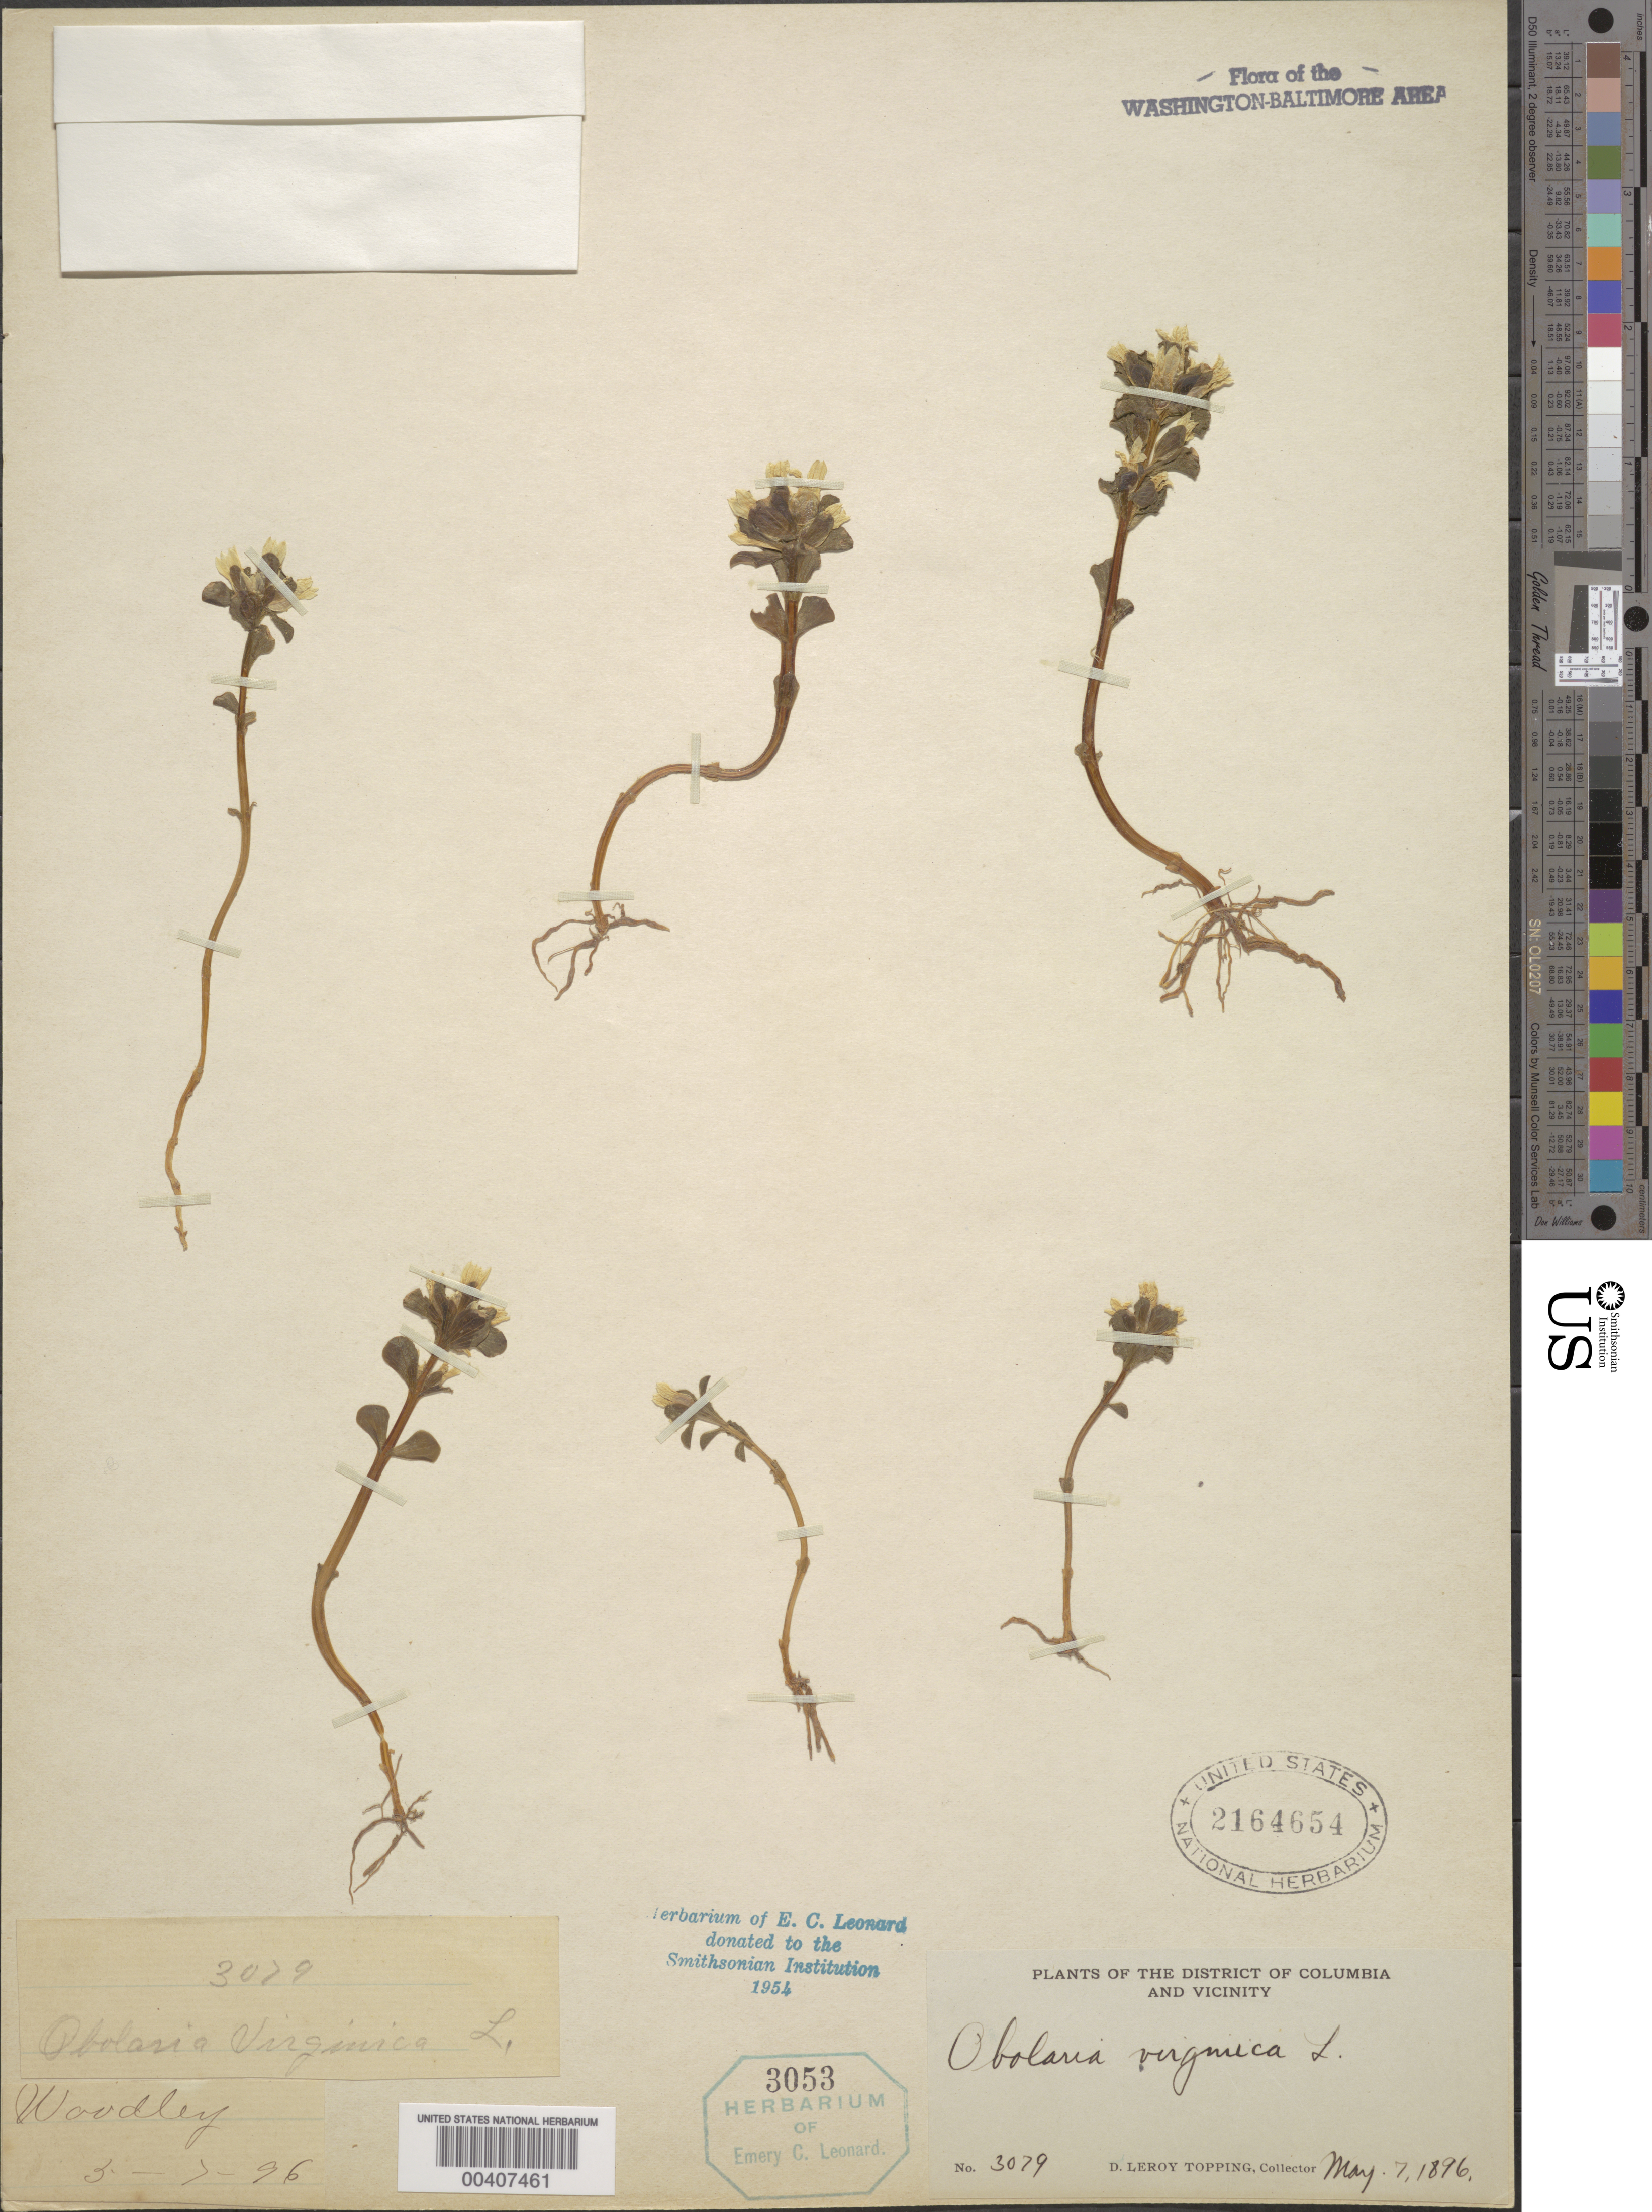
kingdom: Plantae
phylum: Tracheophyta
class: Magnoliopsida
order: Gentianales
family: Gentianaceae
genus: Obolaria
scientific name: Obolaria virginica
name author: L.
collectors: D. L. Topping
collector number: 3079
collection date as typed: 07 May 1896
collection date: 1896-05-07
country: United States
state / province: District of Columbia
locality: Woodley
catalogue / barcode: US 2164654